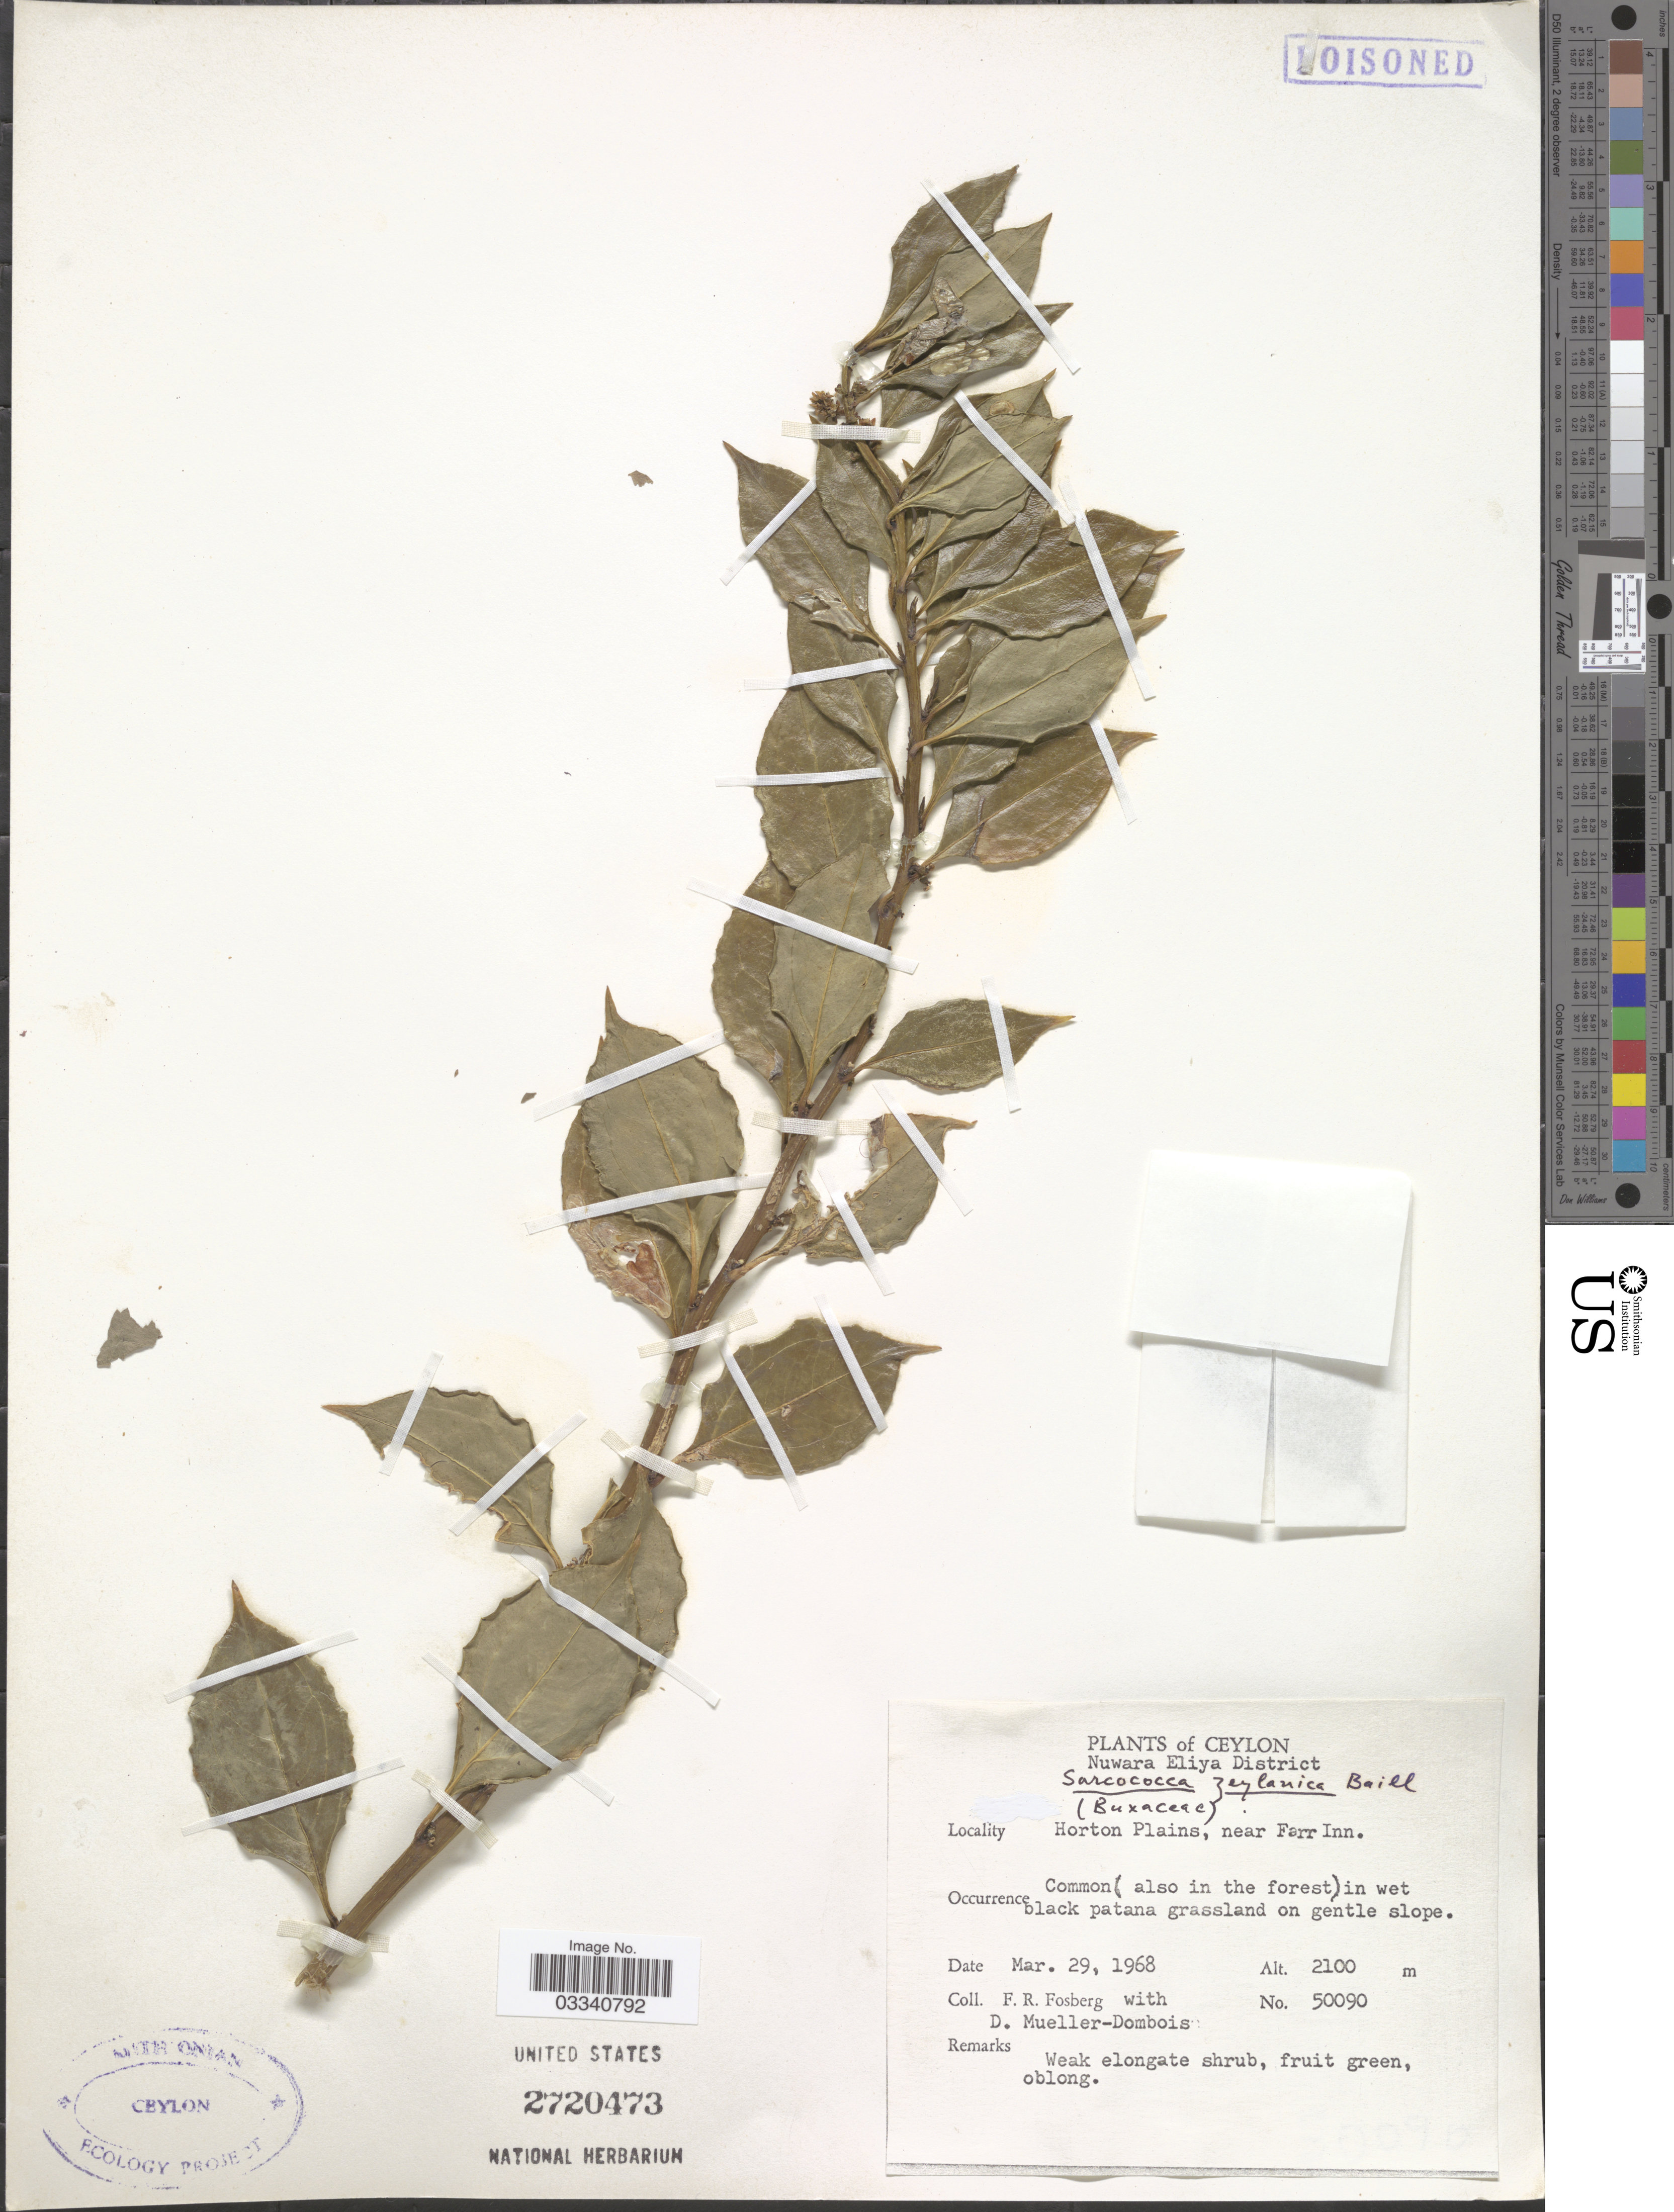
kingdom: Plantae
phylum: Tracheophyta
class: Magnoliopsida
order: Buxales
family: Buxaceae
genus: Sarcococca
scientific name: Sarcococca zeylanica var. zeylanica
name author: Baill.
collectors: F. R. Fosberg & D. Mueller-Dombois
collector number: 50090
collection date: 1968-03-29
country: Sri Lanka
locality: Ceylon. Nuwara Eliya District. Horton Plains, near Farr Inn.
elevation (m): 2100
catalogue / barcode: US 2720473